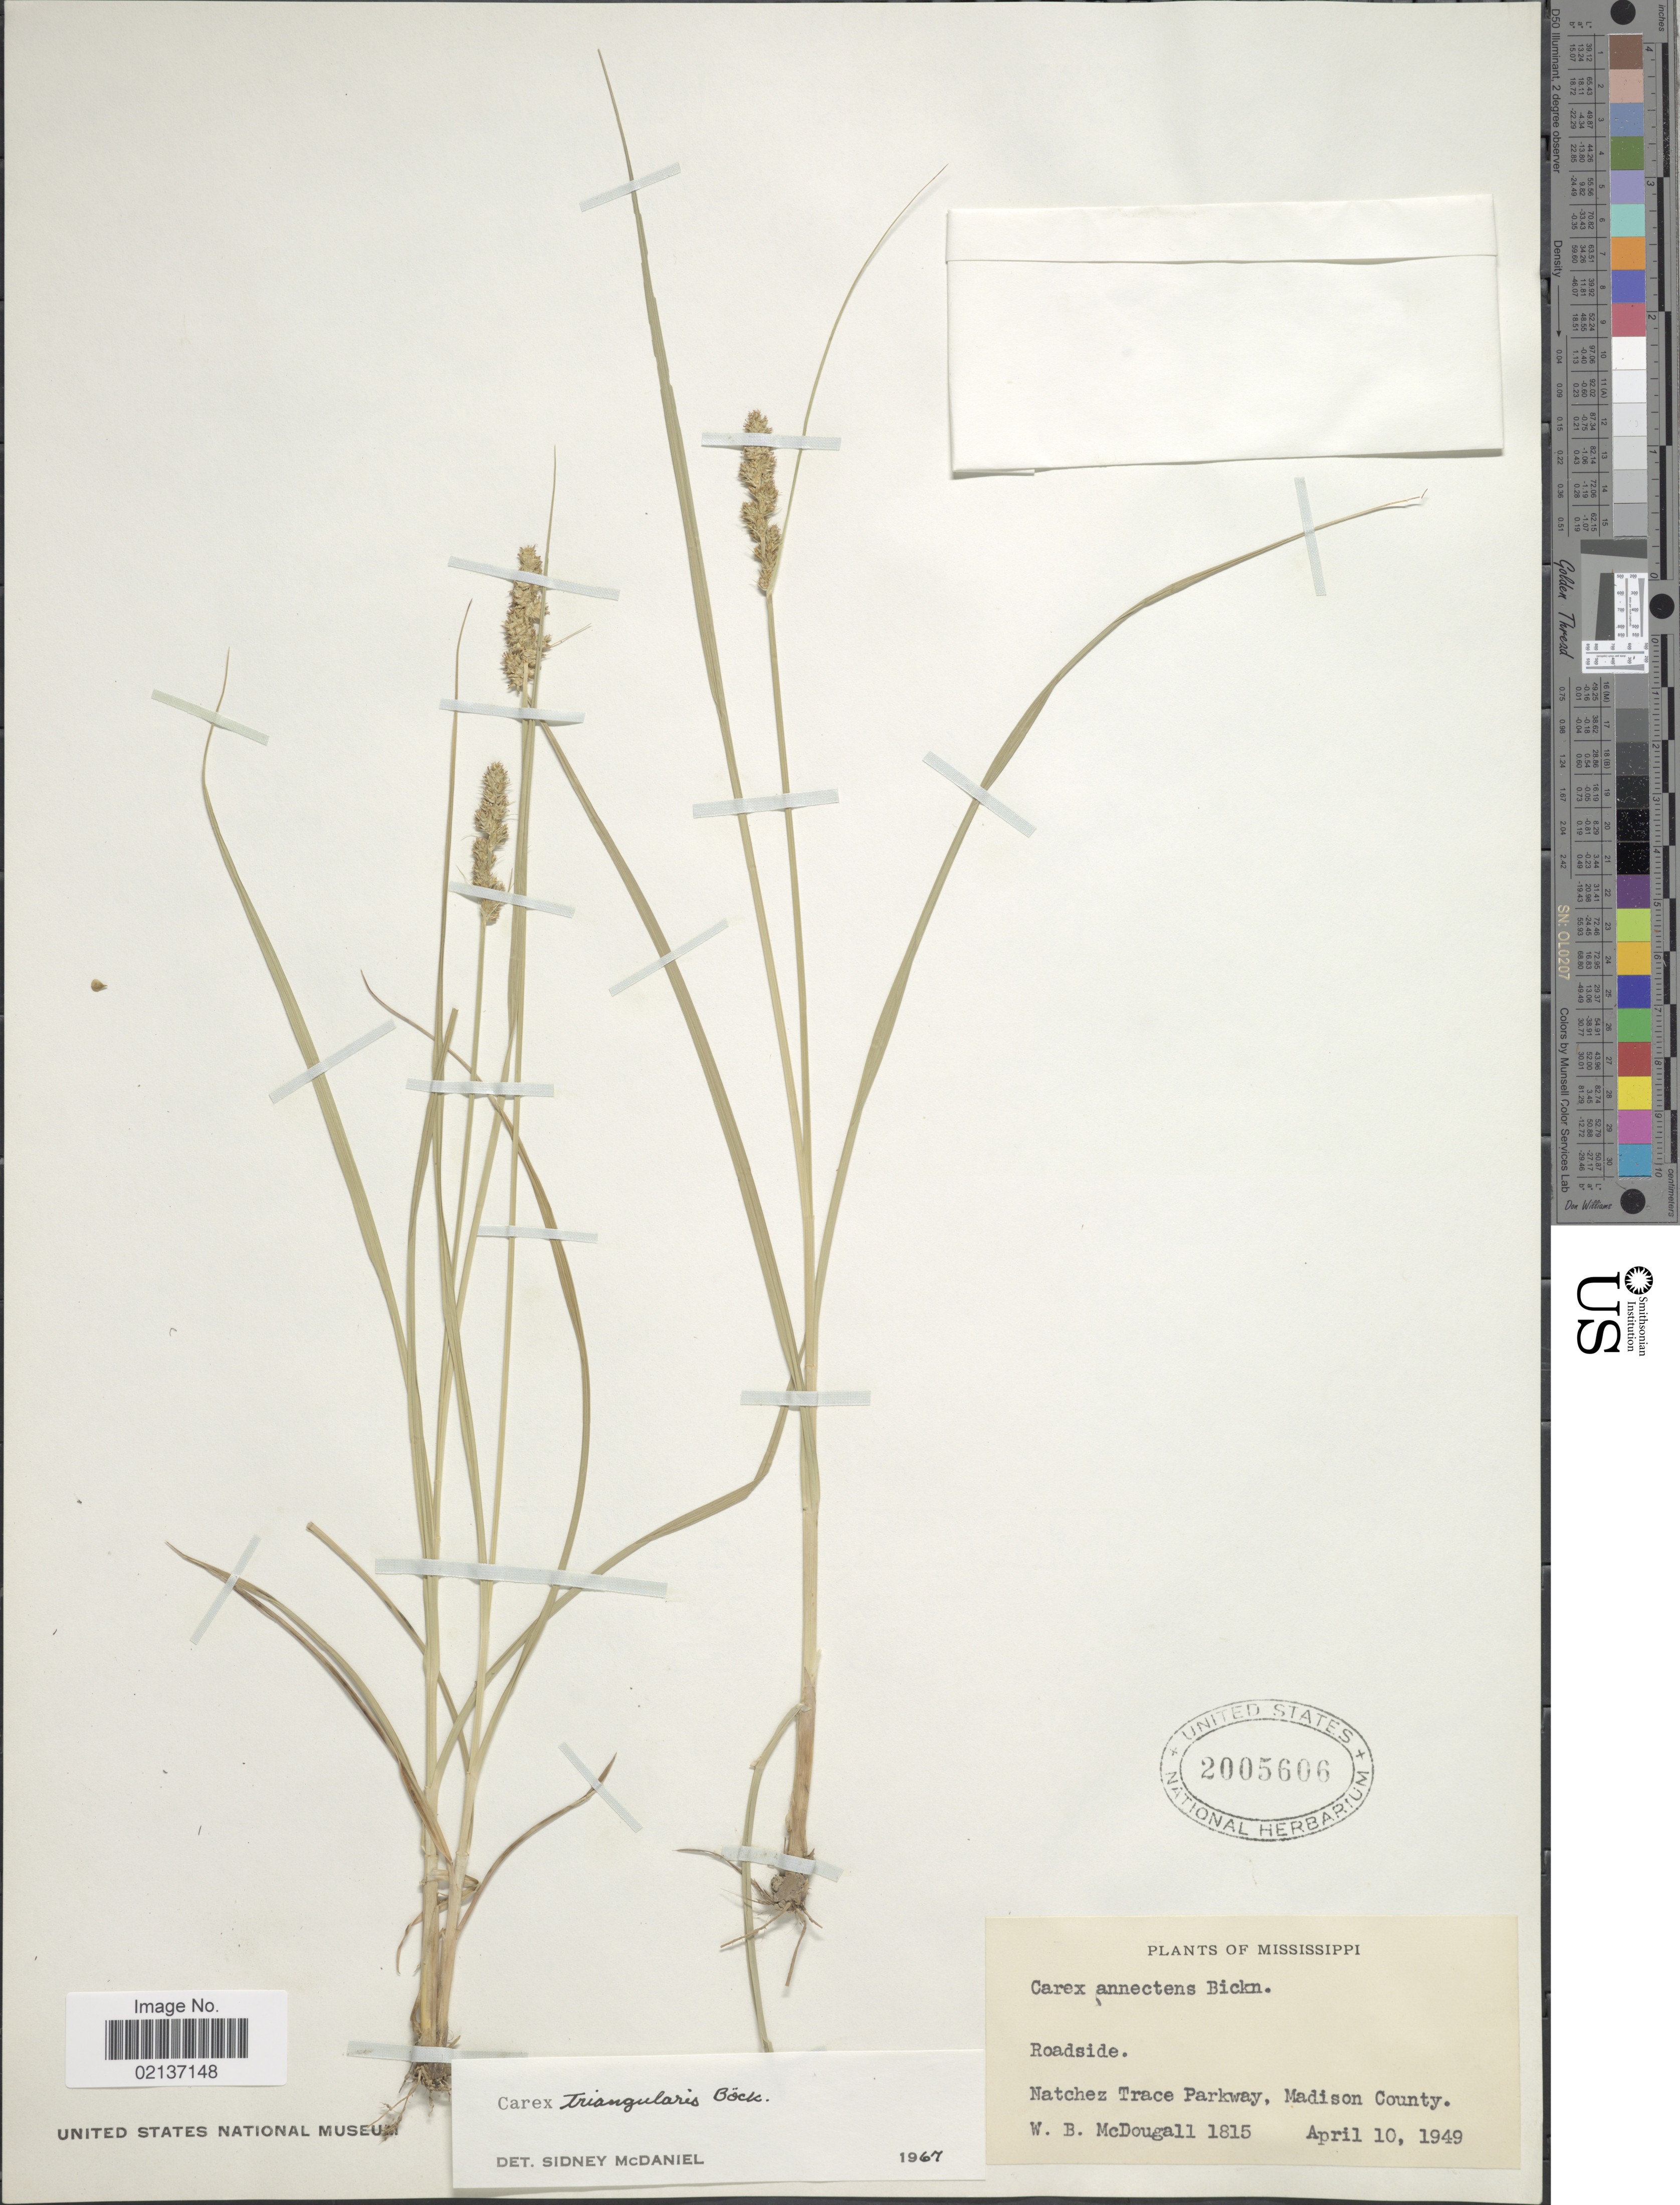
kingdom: Plantae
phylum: Tracheophyta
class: Liliopsida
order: Poales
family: Cyperaceae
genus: Carex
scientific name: Carex triangularis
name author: Boeckeler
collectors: W. B. McDougal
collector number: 1815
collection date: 1949-04-10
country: United States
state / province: Mississippi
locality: Roadside, Natchez Trace Parkway, Madison County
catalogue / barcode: US 2005606